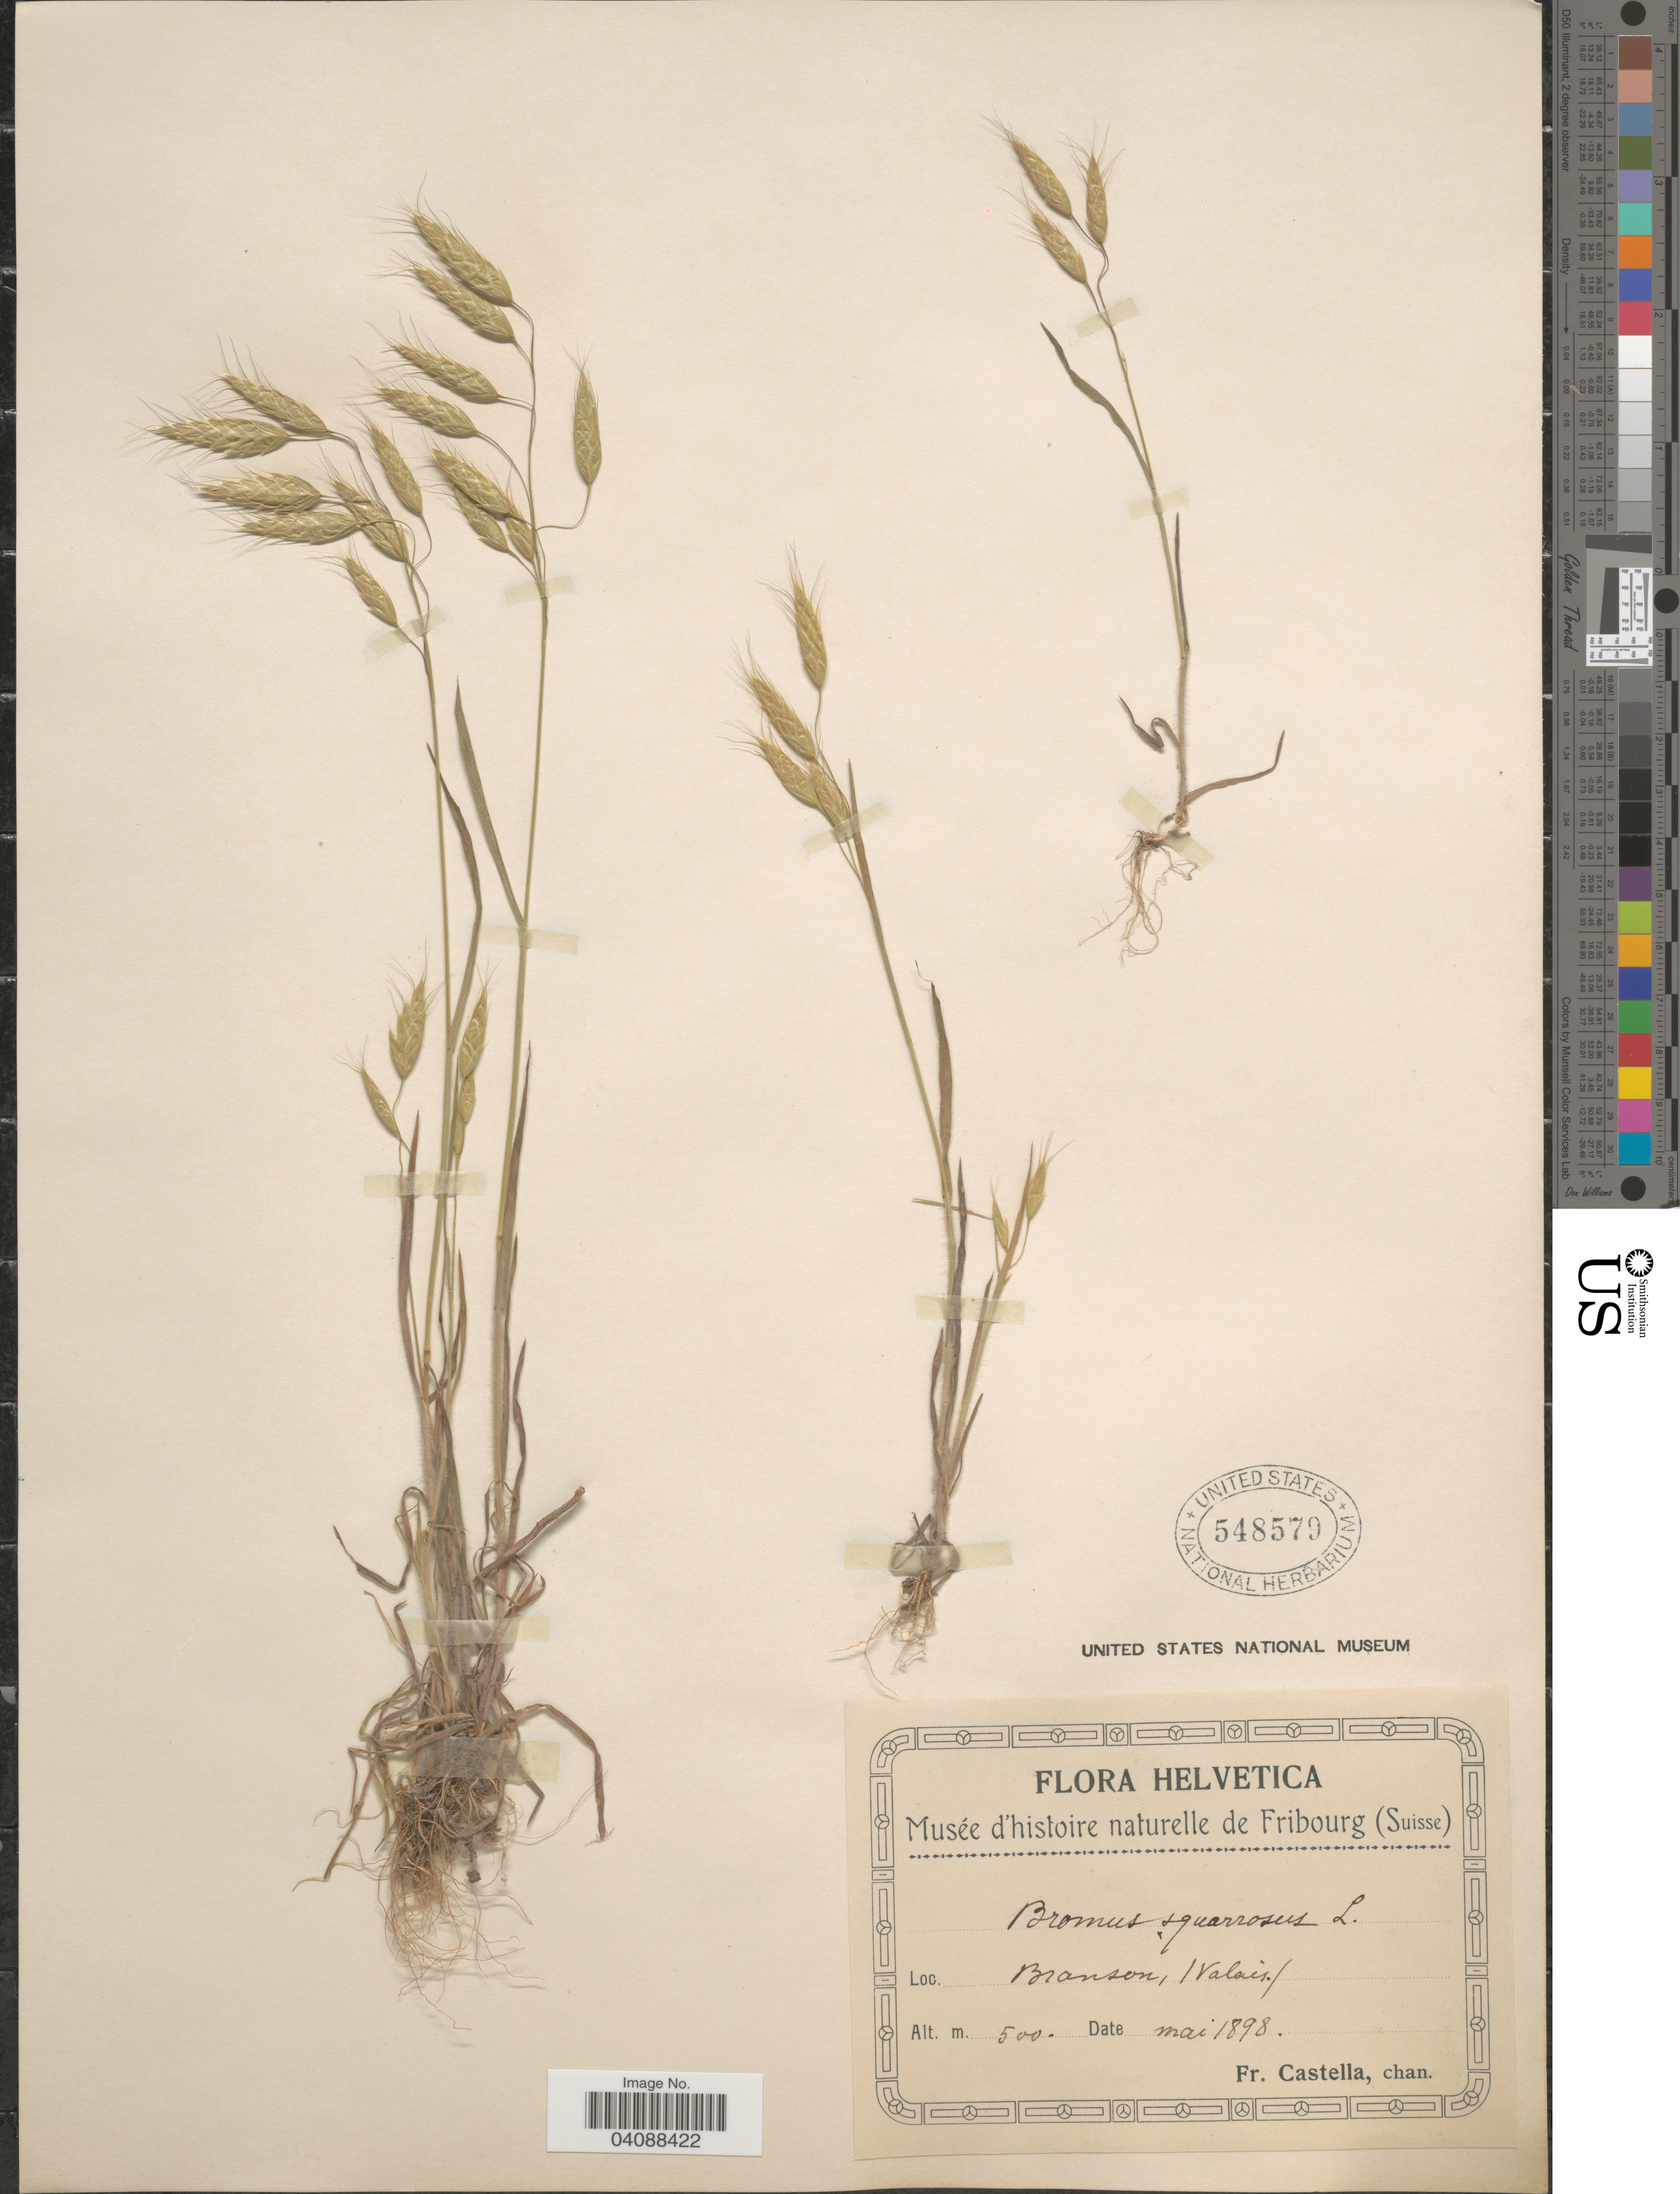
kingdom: Plantae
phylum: Tracheophyta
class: Liliopsida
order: Poales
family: Poaceae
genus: Bromus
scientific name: Bromus squarrosus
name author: L.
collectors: Fr. Castella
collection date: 1898-05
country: Switzerland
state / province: Valais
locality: Helvetica. Branson.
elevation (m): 500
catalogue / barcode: US 548579